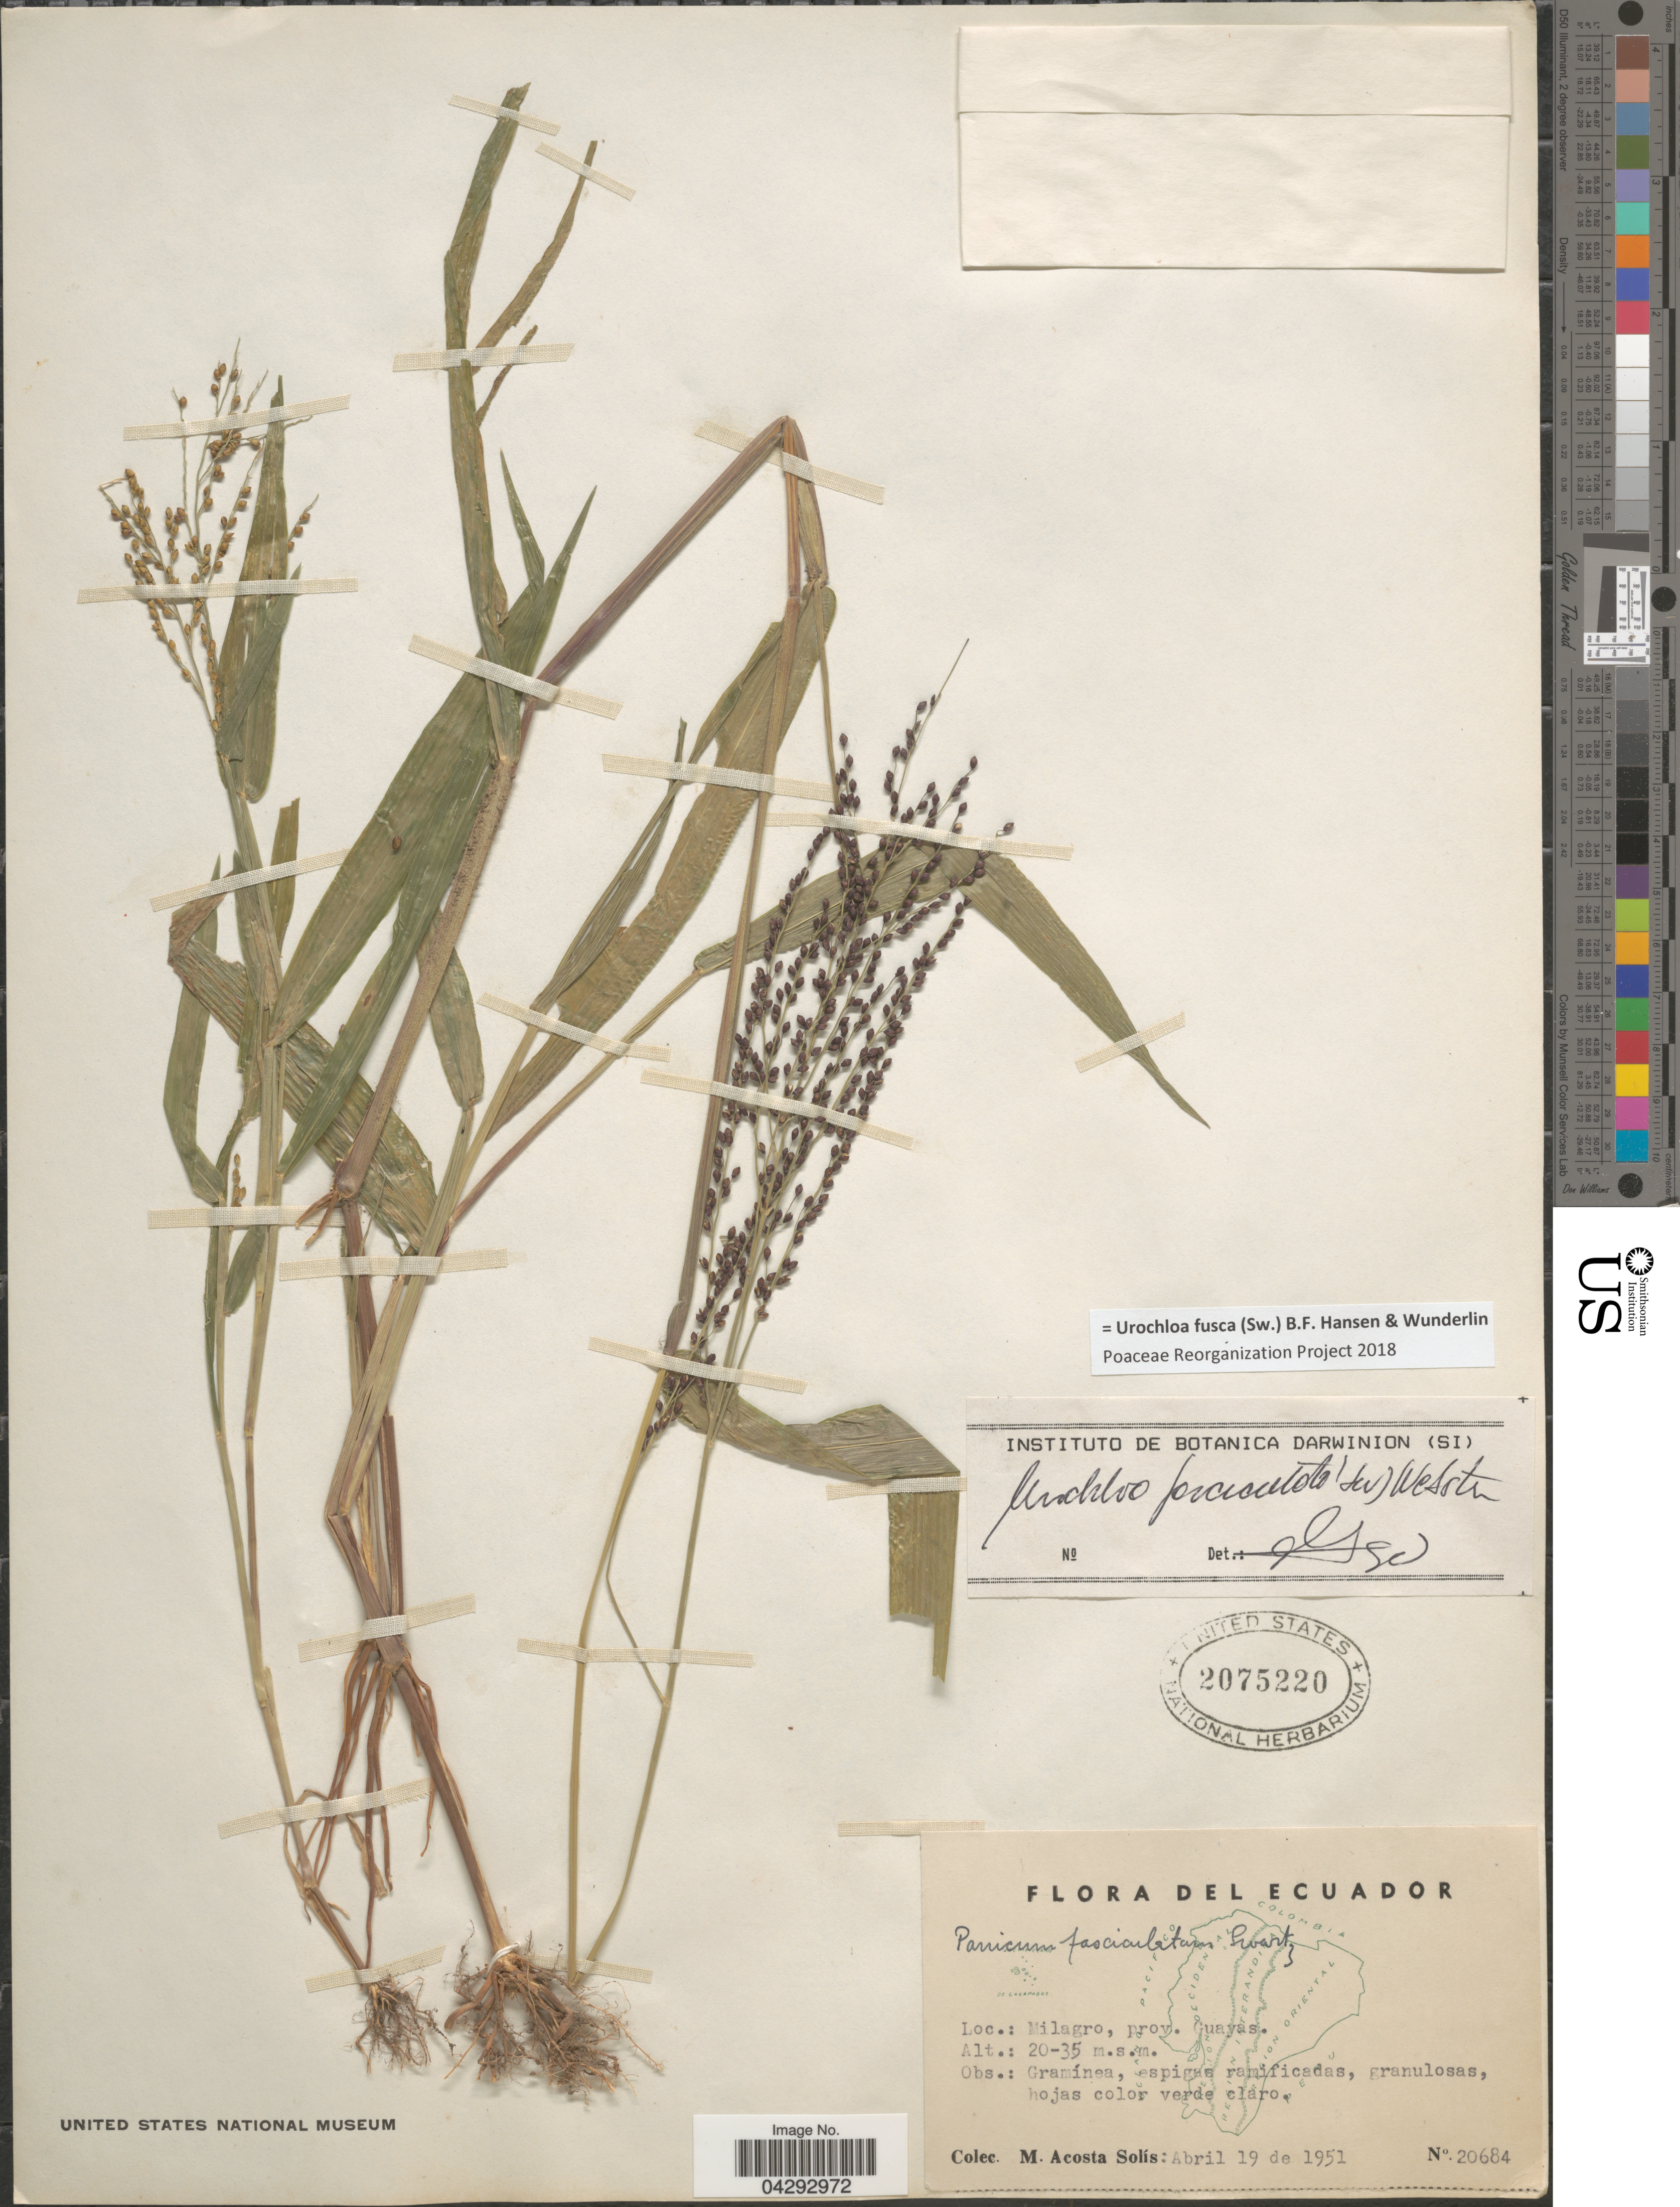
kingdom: Plantae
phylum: Tracheophyta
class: Liliopsida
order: Poales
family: Poaceae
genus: Urochloa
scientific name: Urochloa fusca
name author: (Sw.) B.F. Hansen & Wunderlin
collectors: M. Acosta Solis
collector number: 20684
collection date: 1951-04-19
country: Ecuador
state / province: Guayas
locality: Milagro.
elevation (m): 20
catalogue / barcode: US 2075220